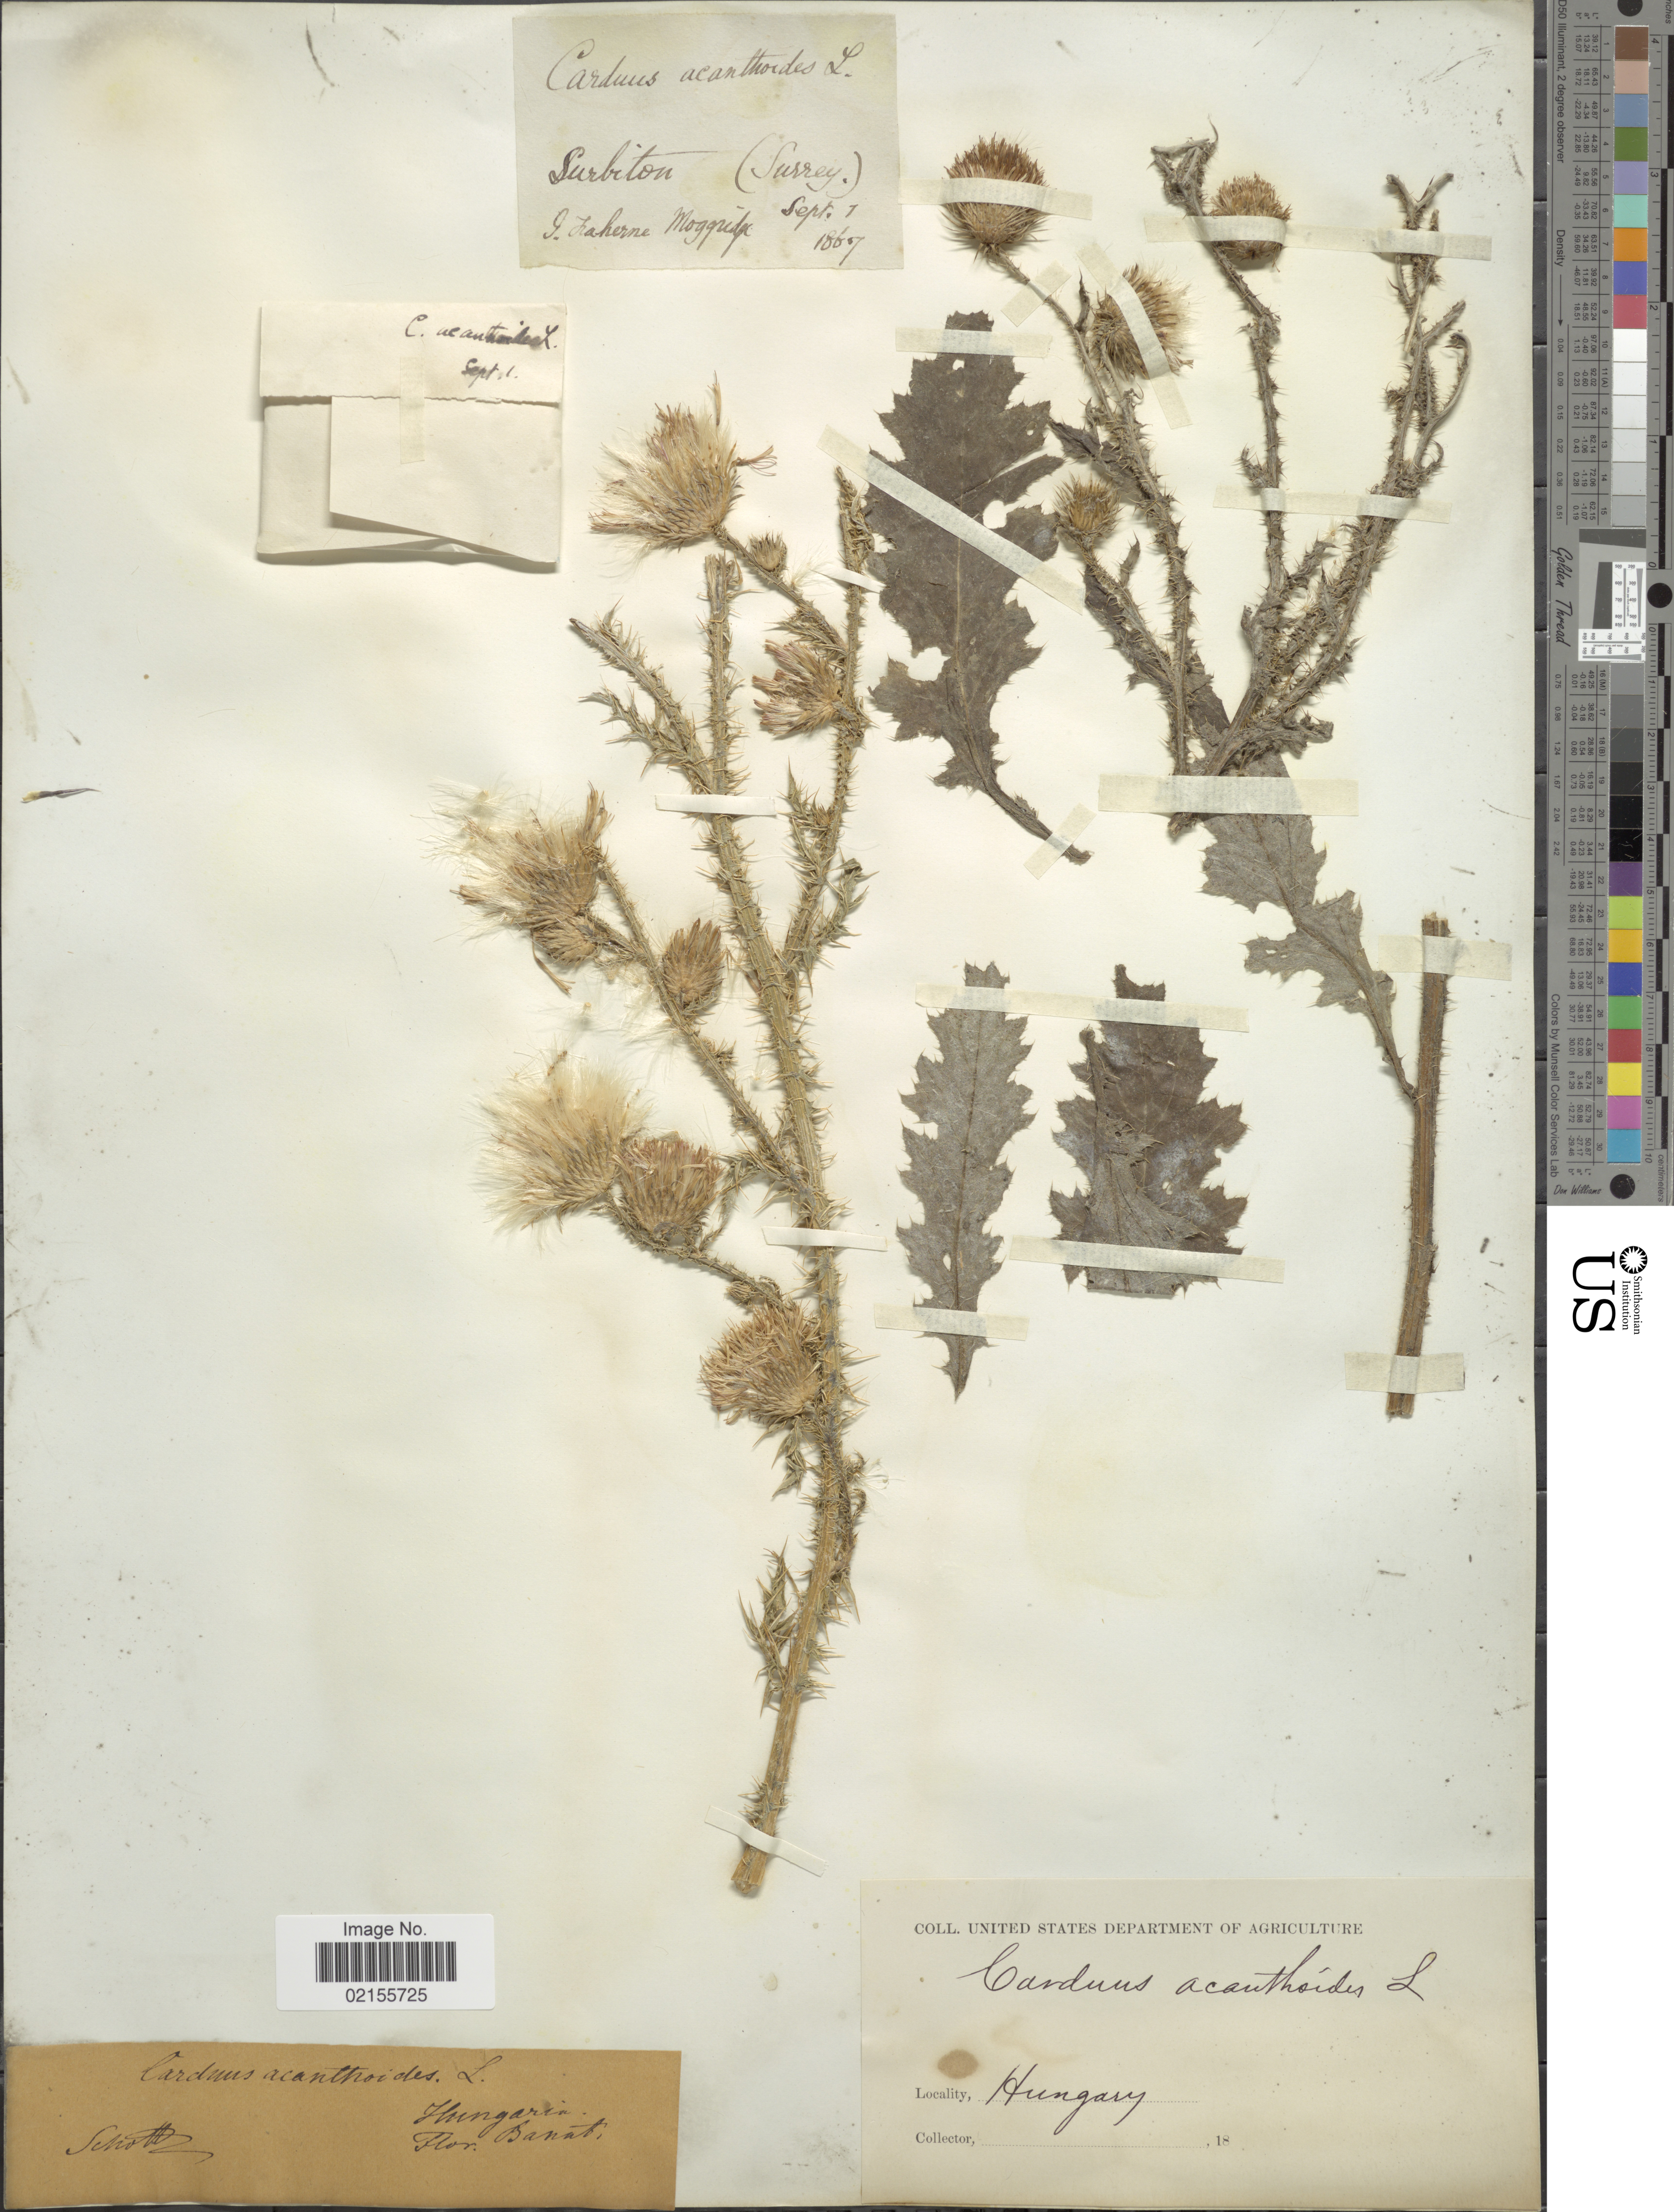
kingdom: Plantae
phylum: Tracheophyta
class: Magnoliopsida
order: Asterales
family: Asteraceae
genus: Carduus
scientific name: Carduus acanthoides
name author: L.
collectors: Schott, --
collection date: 1867-09-07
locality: Flor. Banat